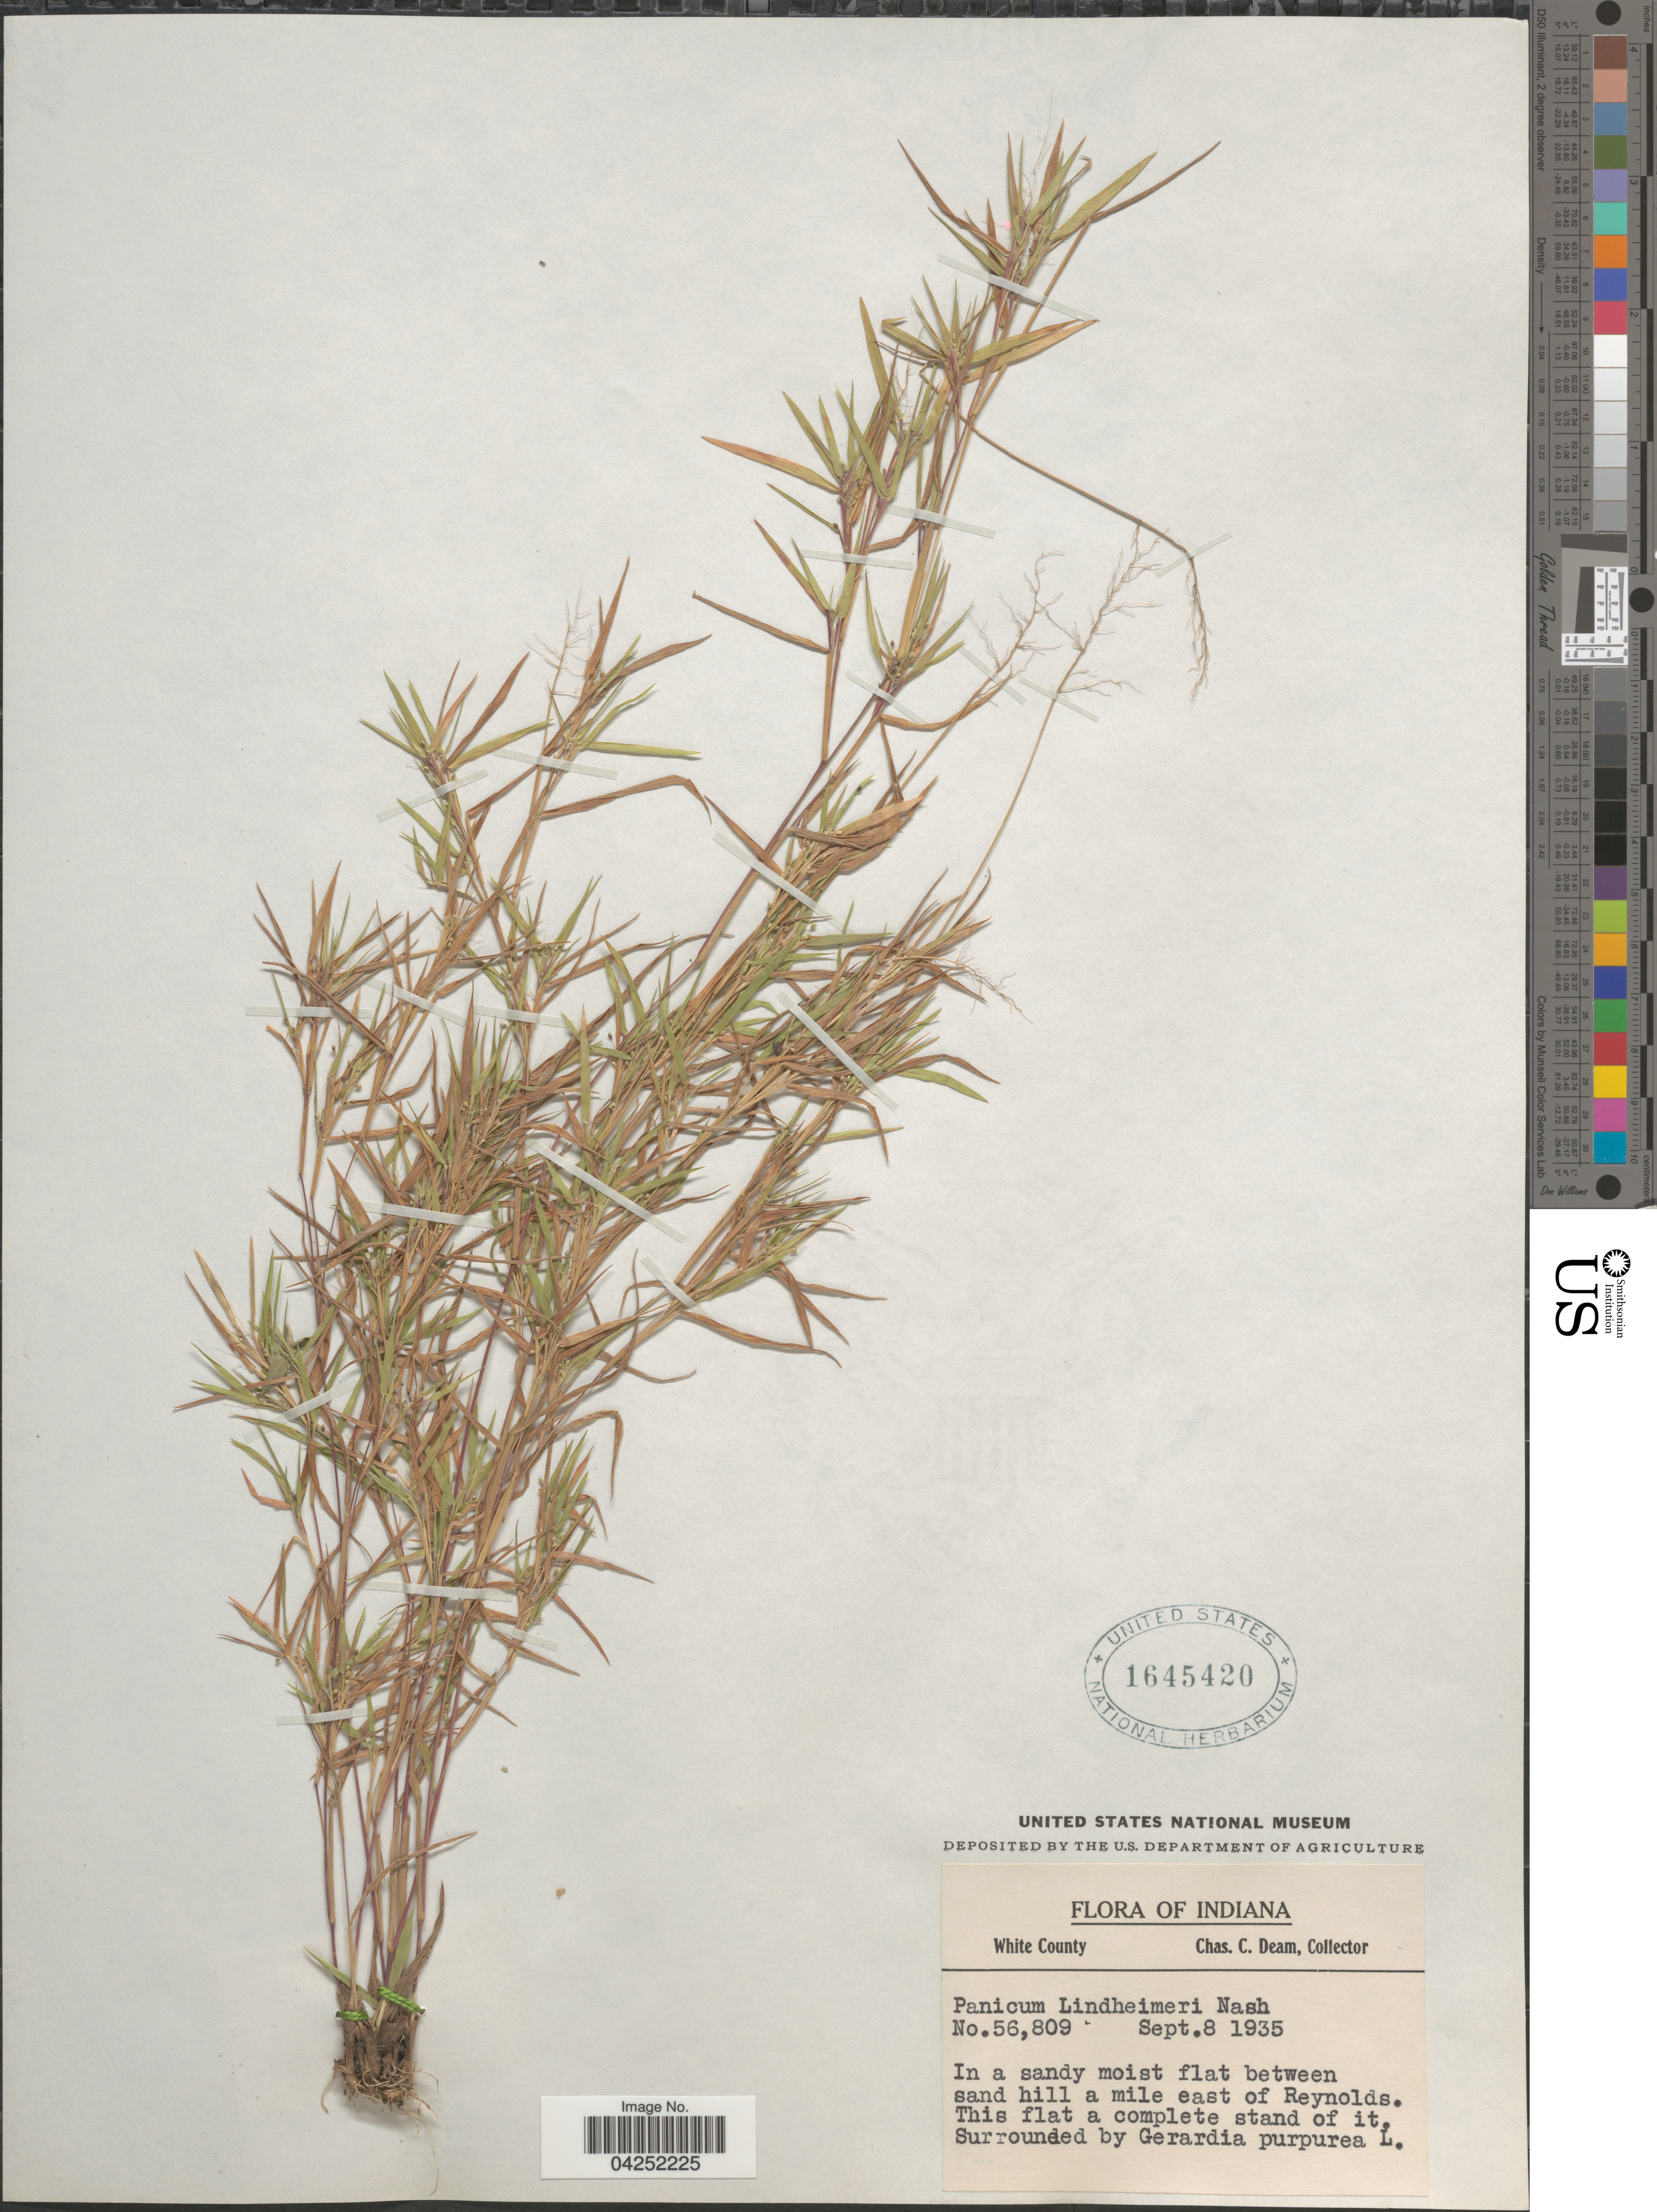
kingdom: Plantae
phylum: Tracheophyta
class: Liliopsida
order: Poales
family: Poaceae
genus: Dichanthelium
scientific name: Dichanthelium acuminatum var. lindheimeri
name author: (Nash) Gould & C.A. Clark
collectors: C. C. Deam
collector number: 56809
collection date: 1935-09-08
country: United States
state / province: Indiana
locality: White County. In a sandy moist flat between sand hill a mile east of Reynolds.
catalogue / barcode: US 1645420